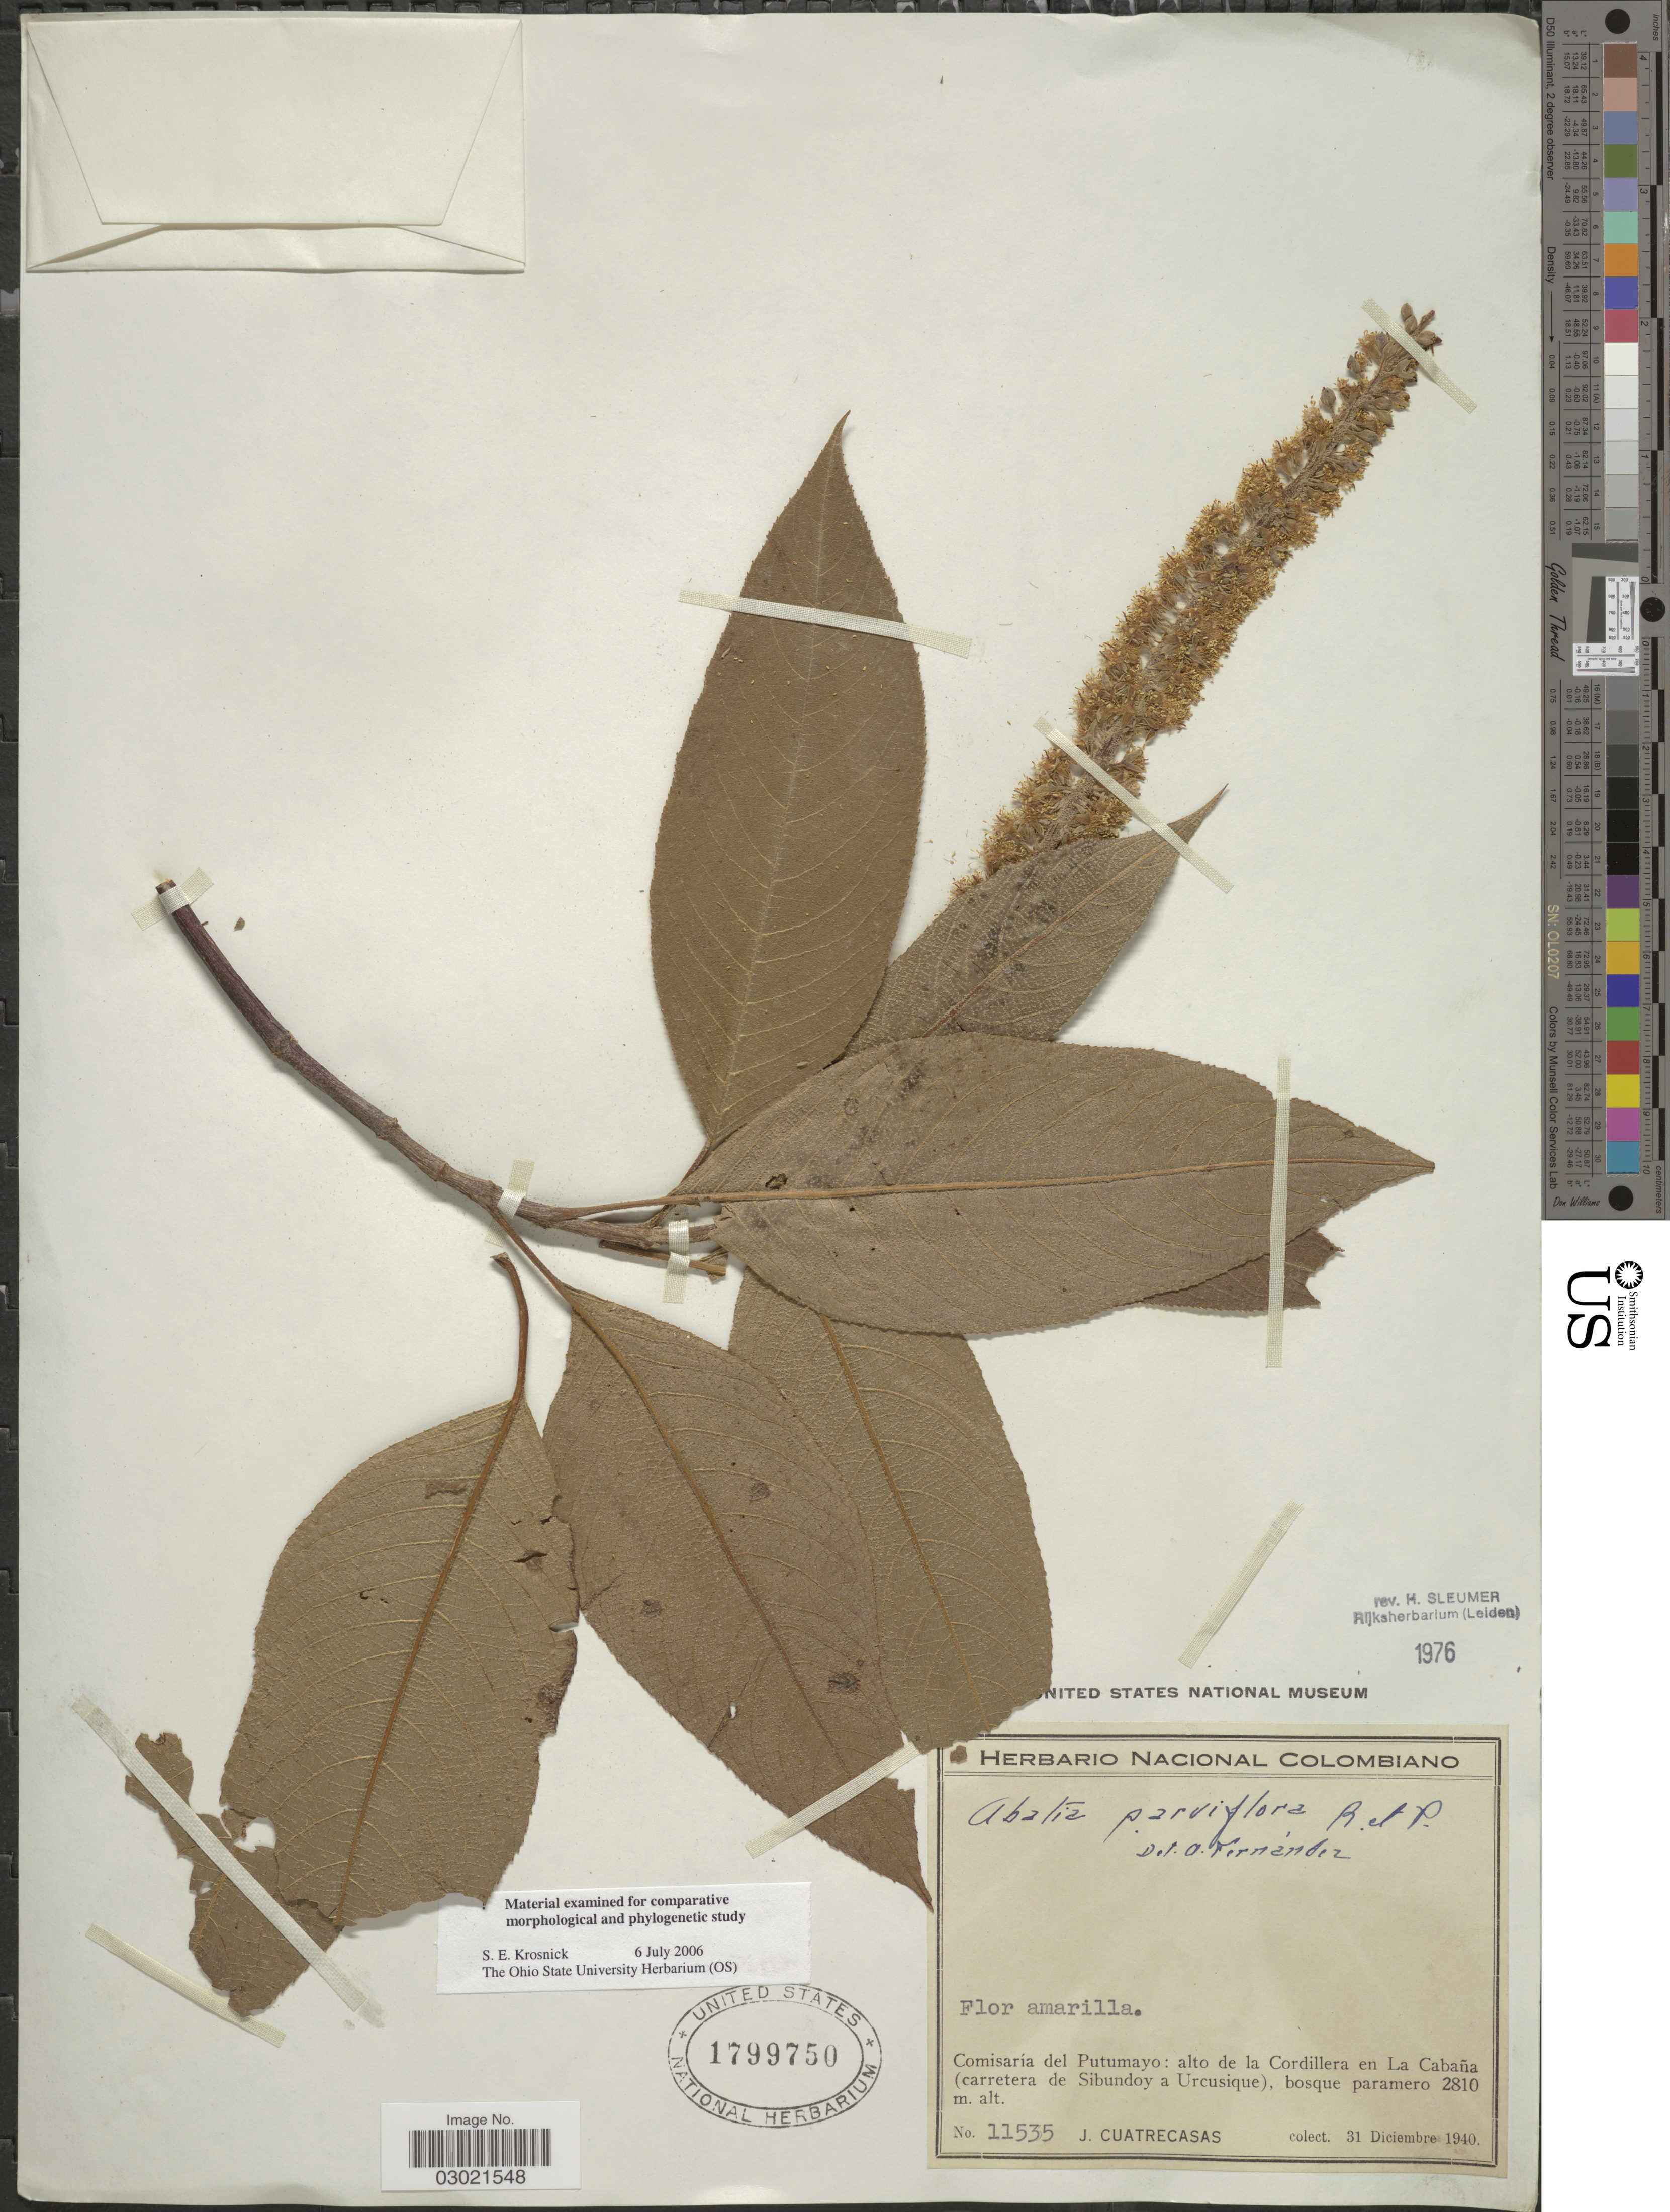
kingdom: Plantae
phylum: Tracheophyta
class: Magnoliopsida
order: Malpighiales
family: Salicaceae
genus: Abatia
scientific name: Abatia parviflora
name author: Ruiz & Pav.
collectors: J. Cuatrecasas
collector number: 11535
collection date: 1940-12-31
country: Colombia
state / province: Putumayo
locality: Comisaría del Putumayo: alto de la Cordillera en La Cabaña (carretera de Sibundoy a Urcusique).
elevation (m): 2810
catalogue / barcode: US 1799750